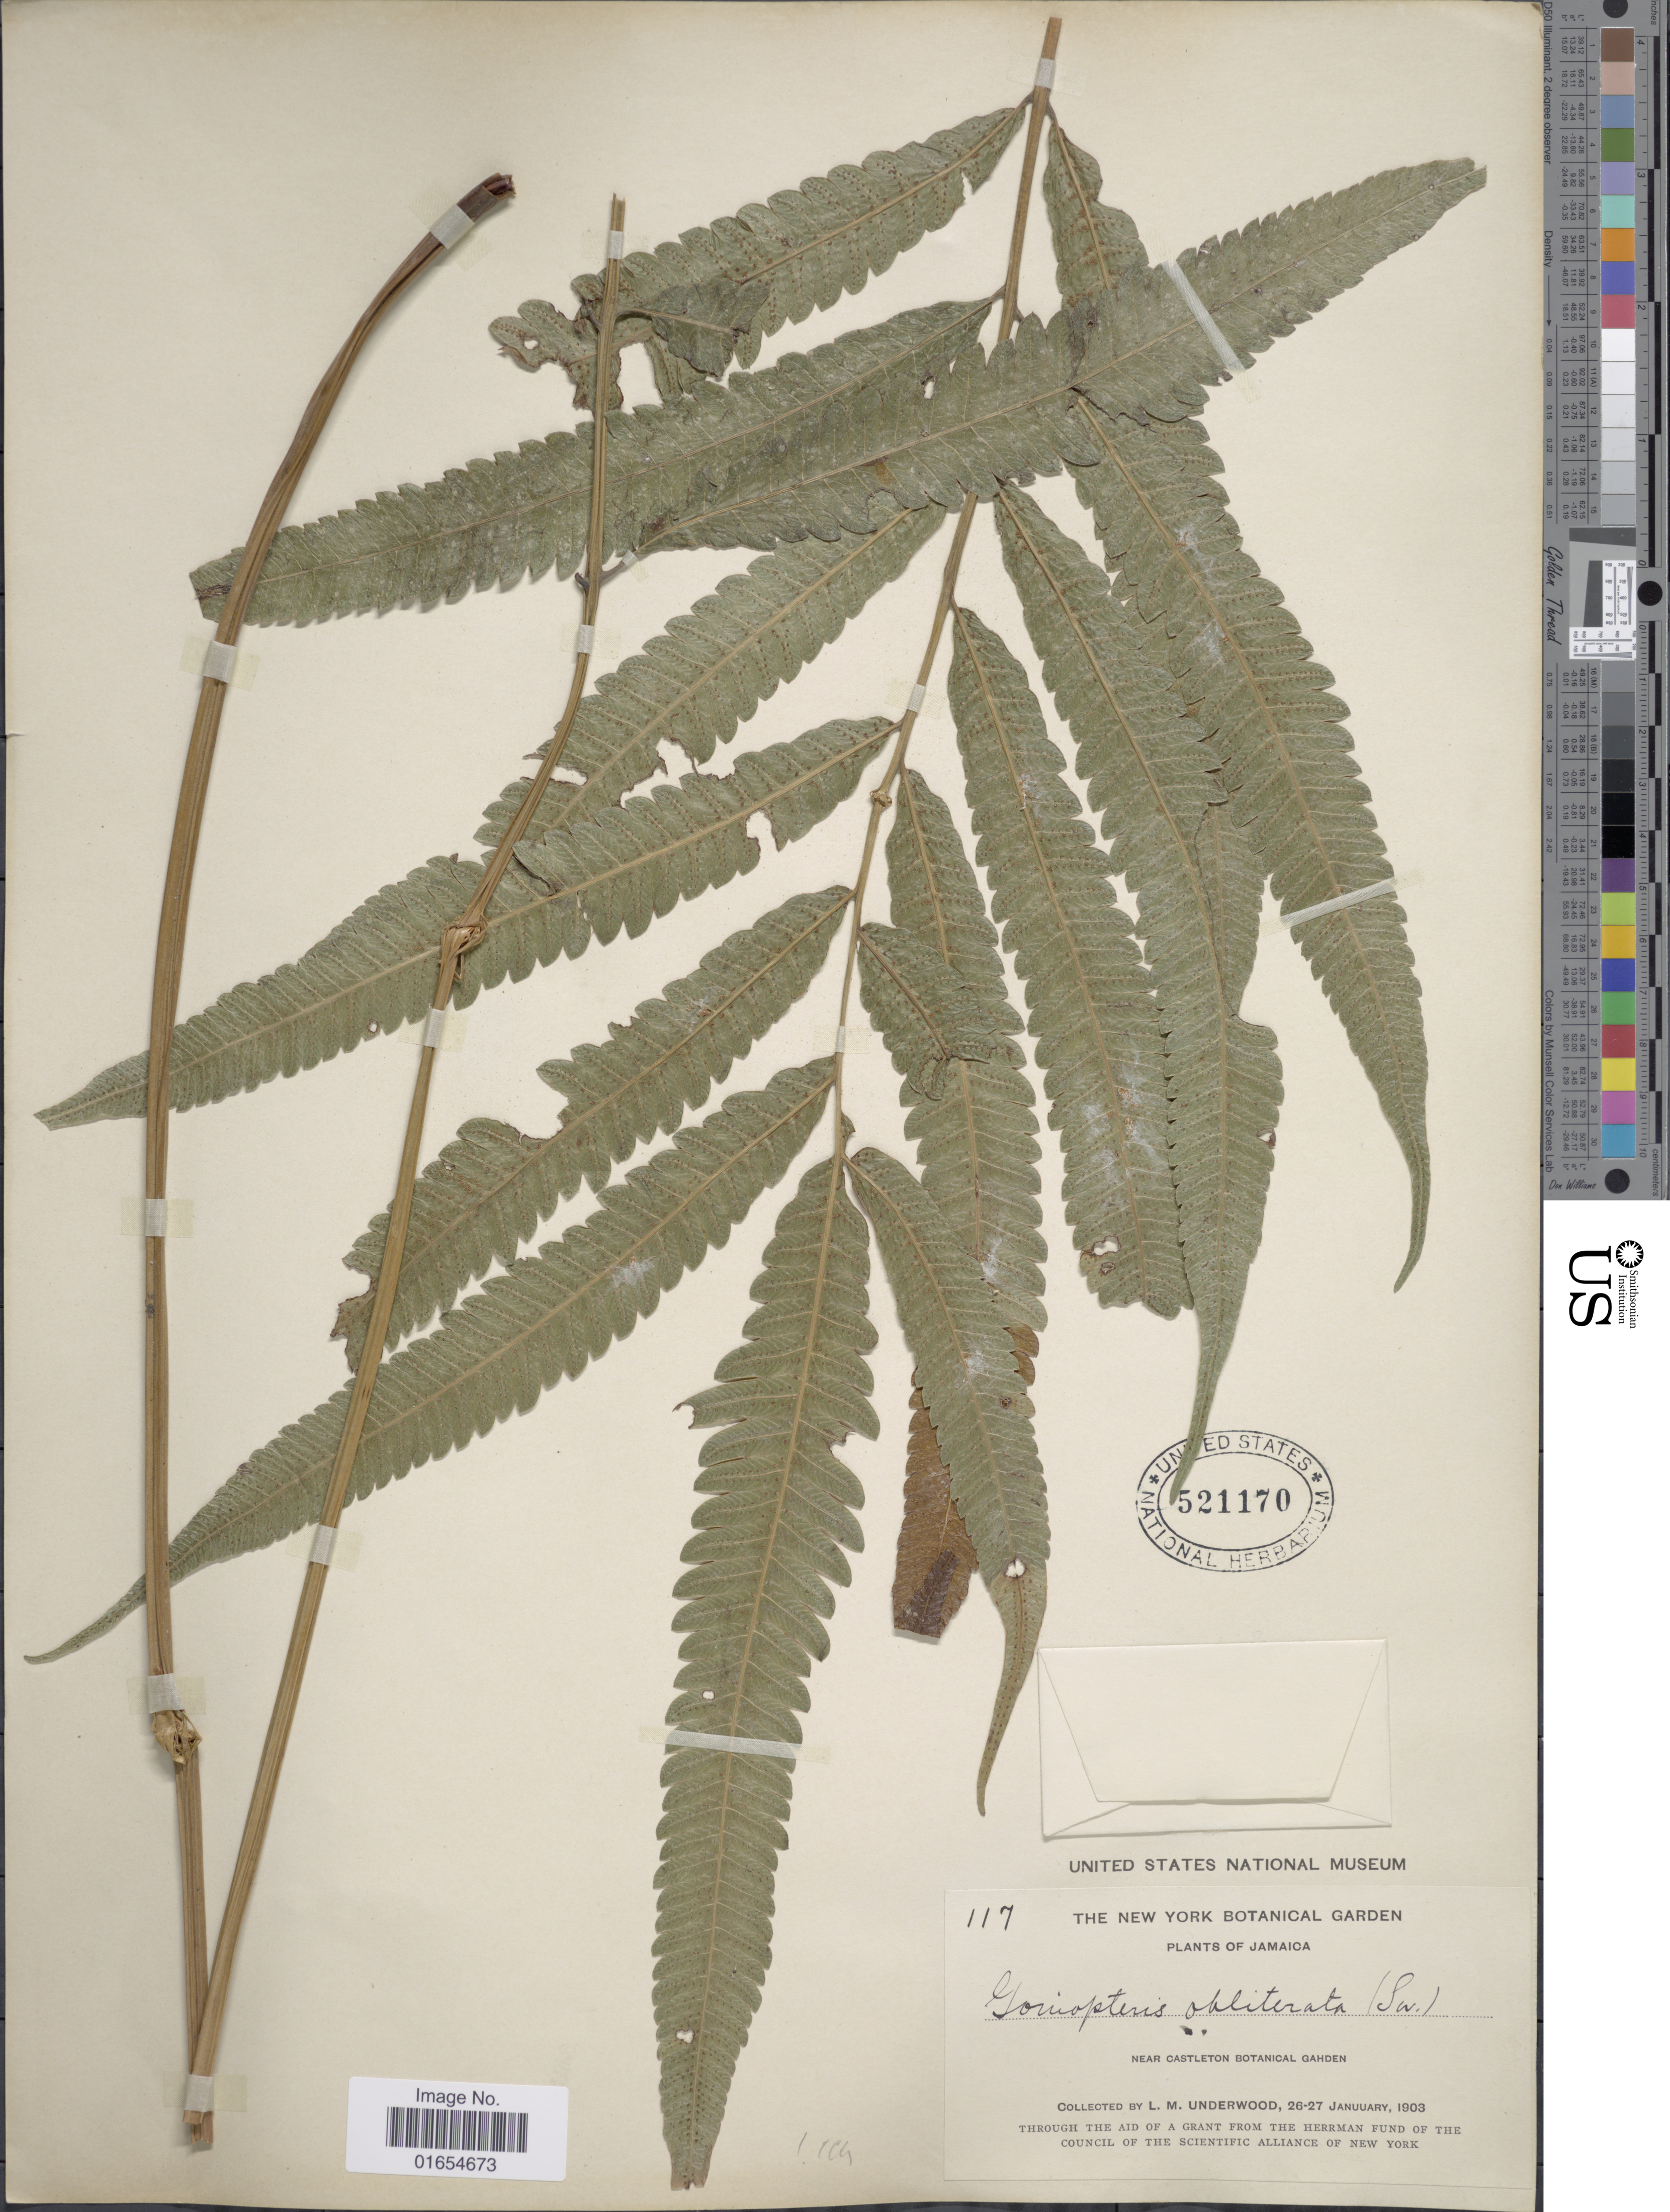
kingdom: Plantae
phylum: Tracheophyta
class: Polypodiopsida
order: Polypodiales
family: Thelypteridaceae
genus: Goniopteris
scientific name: Goniopteris obliterata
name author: (Sw.) C. Presl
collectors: L. M. Underwood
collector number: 117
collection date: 1903-01-26/1903-01-27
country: Jamaica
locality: Near Castleton Botanical Garden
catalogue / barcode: US 521170